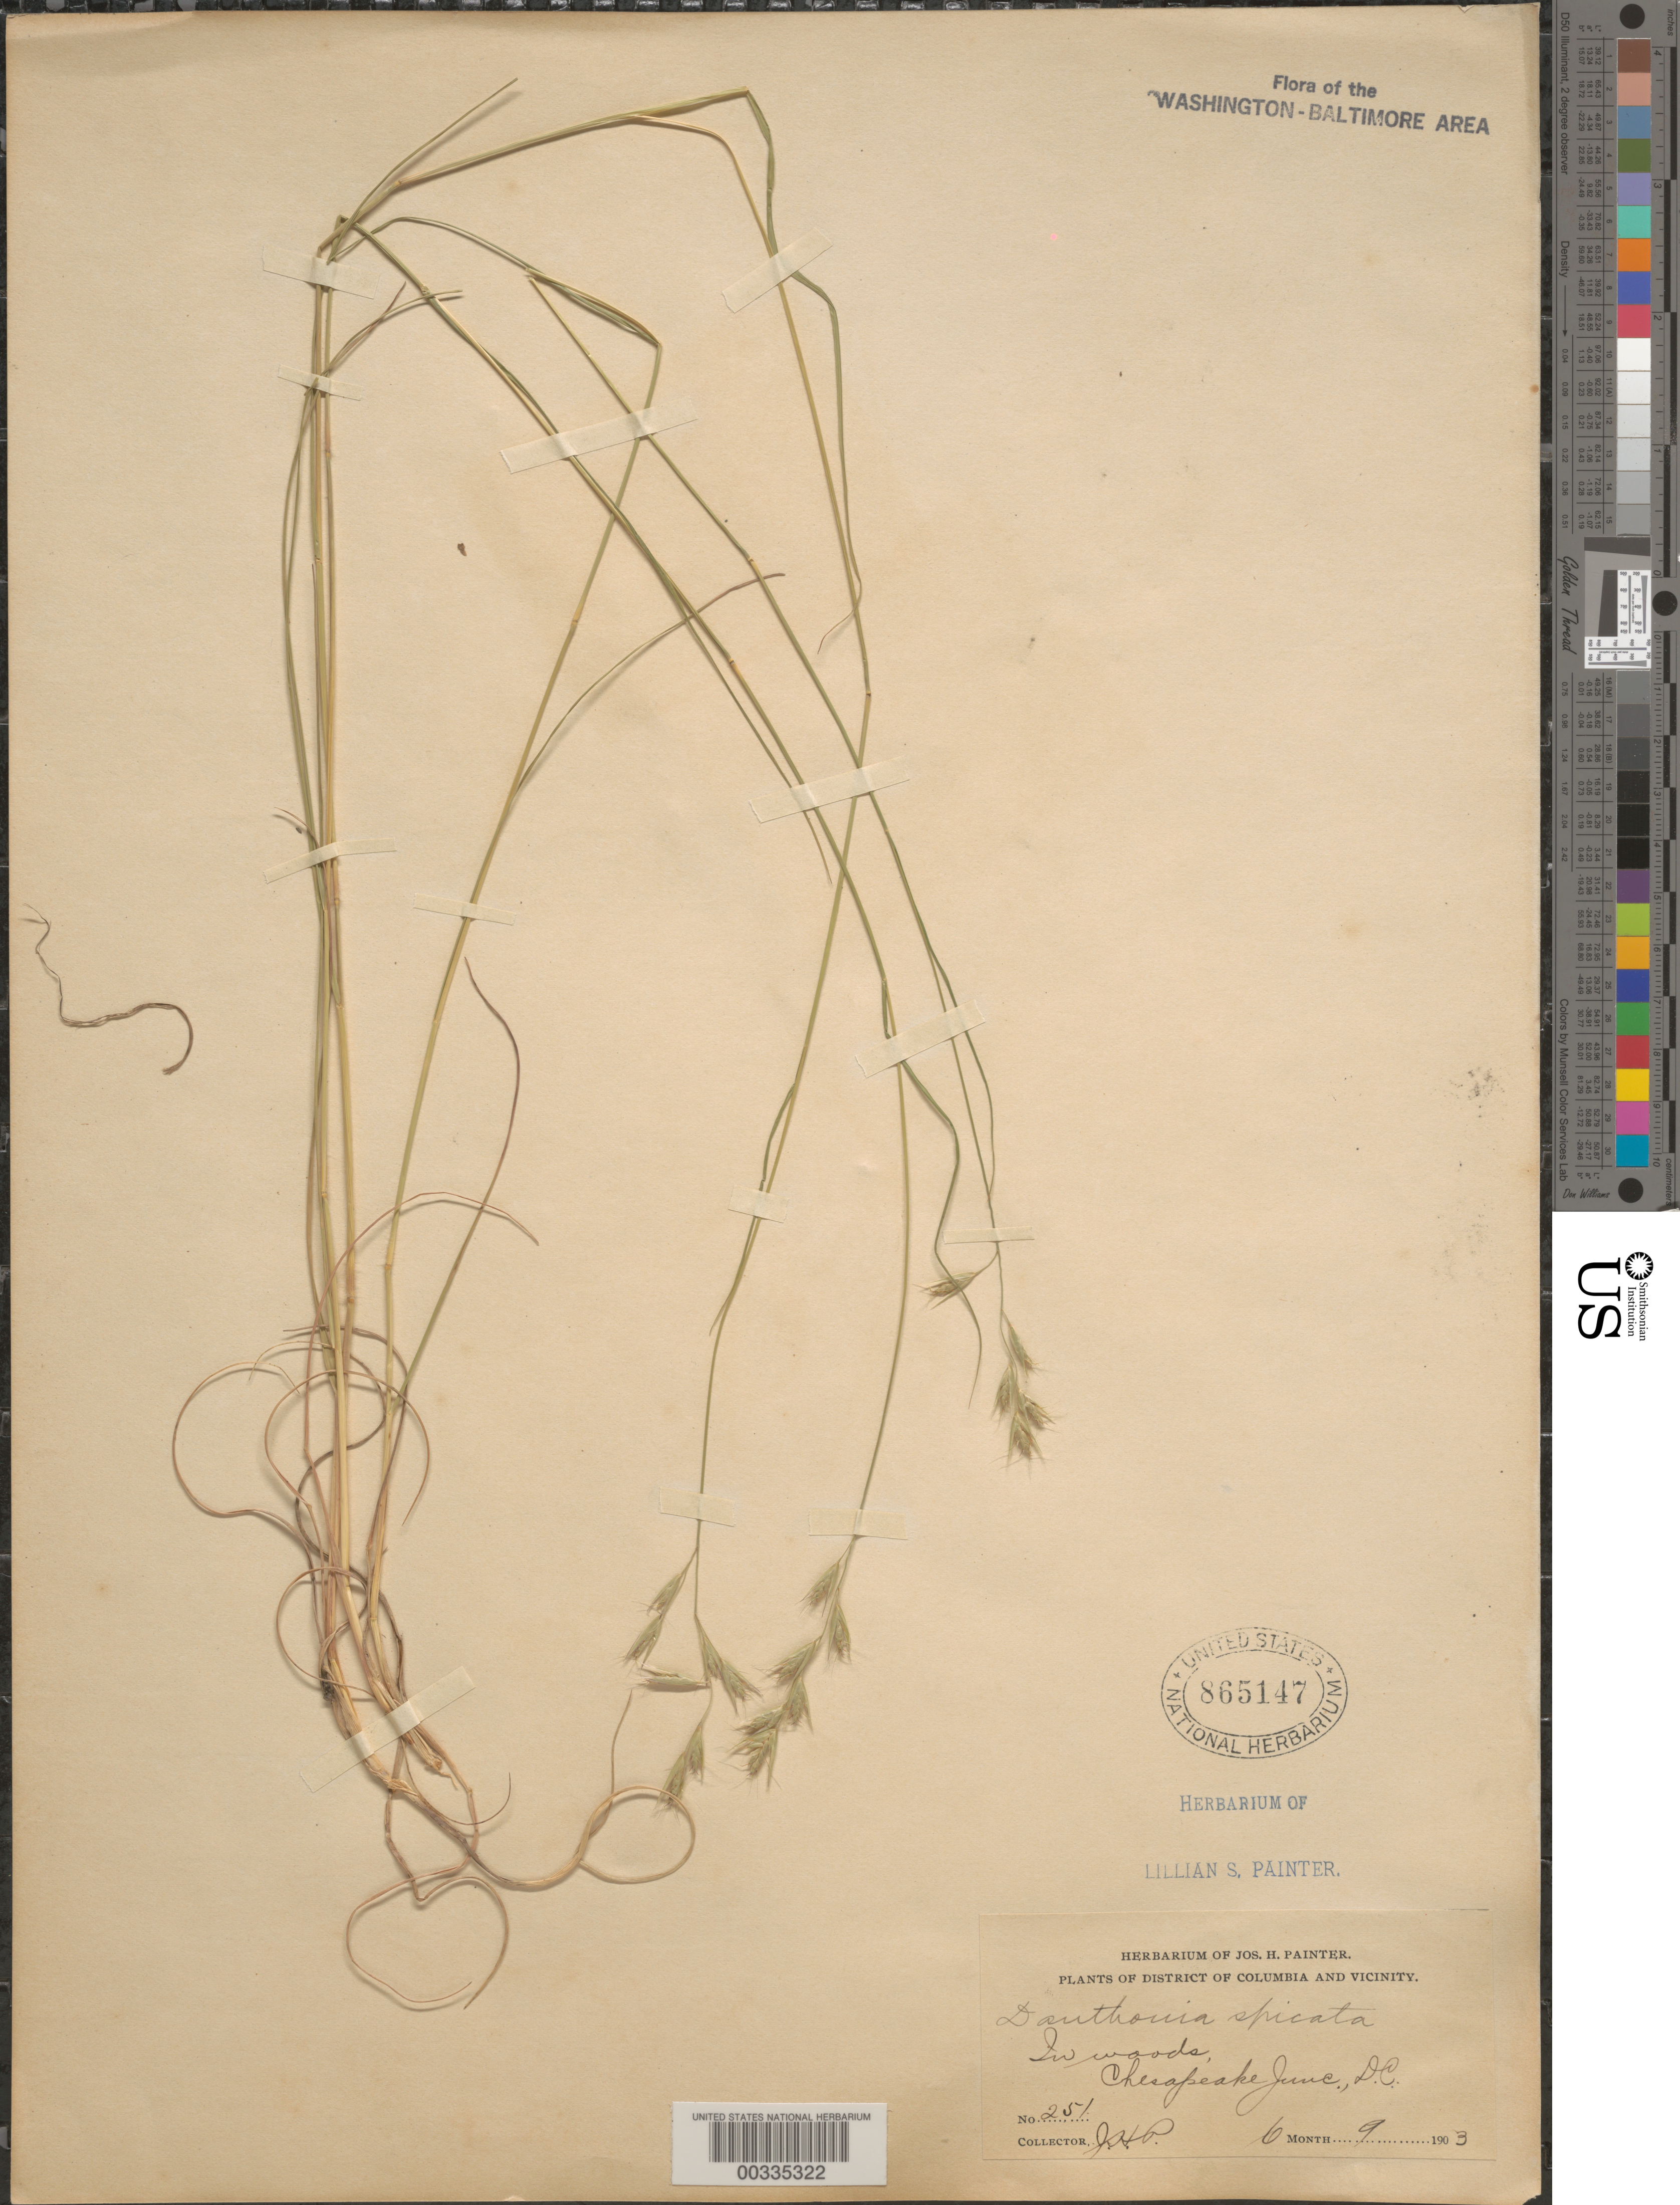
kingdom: Plantae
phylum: Tracheophyta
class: Liliopsida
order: Poales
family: Poaceae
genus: Danthonia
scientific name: Danthonia spicata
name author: (L.) P. Beauv. ex Roem. & Schult.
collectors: J. H. Painter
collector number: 251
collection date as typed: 09 Jun 1903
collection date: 1903-06-09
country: United States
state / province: District of Columbia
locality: Chesapeake Junc.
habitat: In woods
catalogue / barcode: US 865147